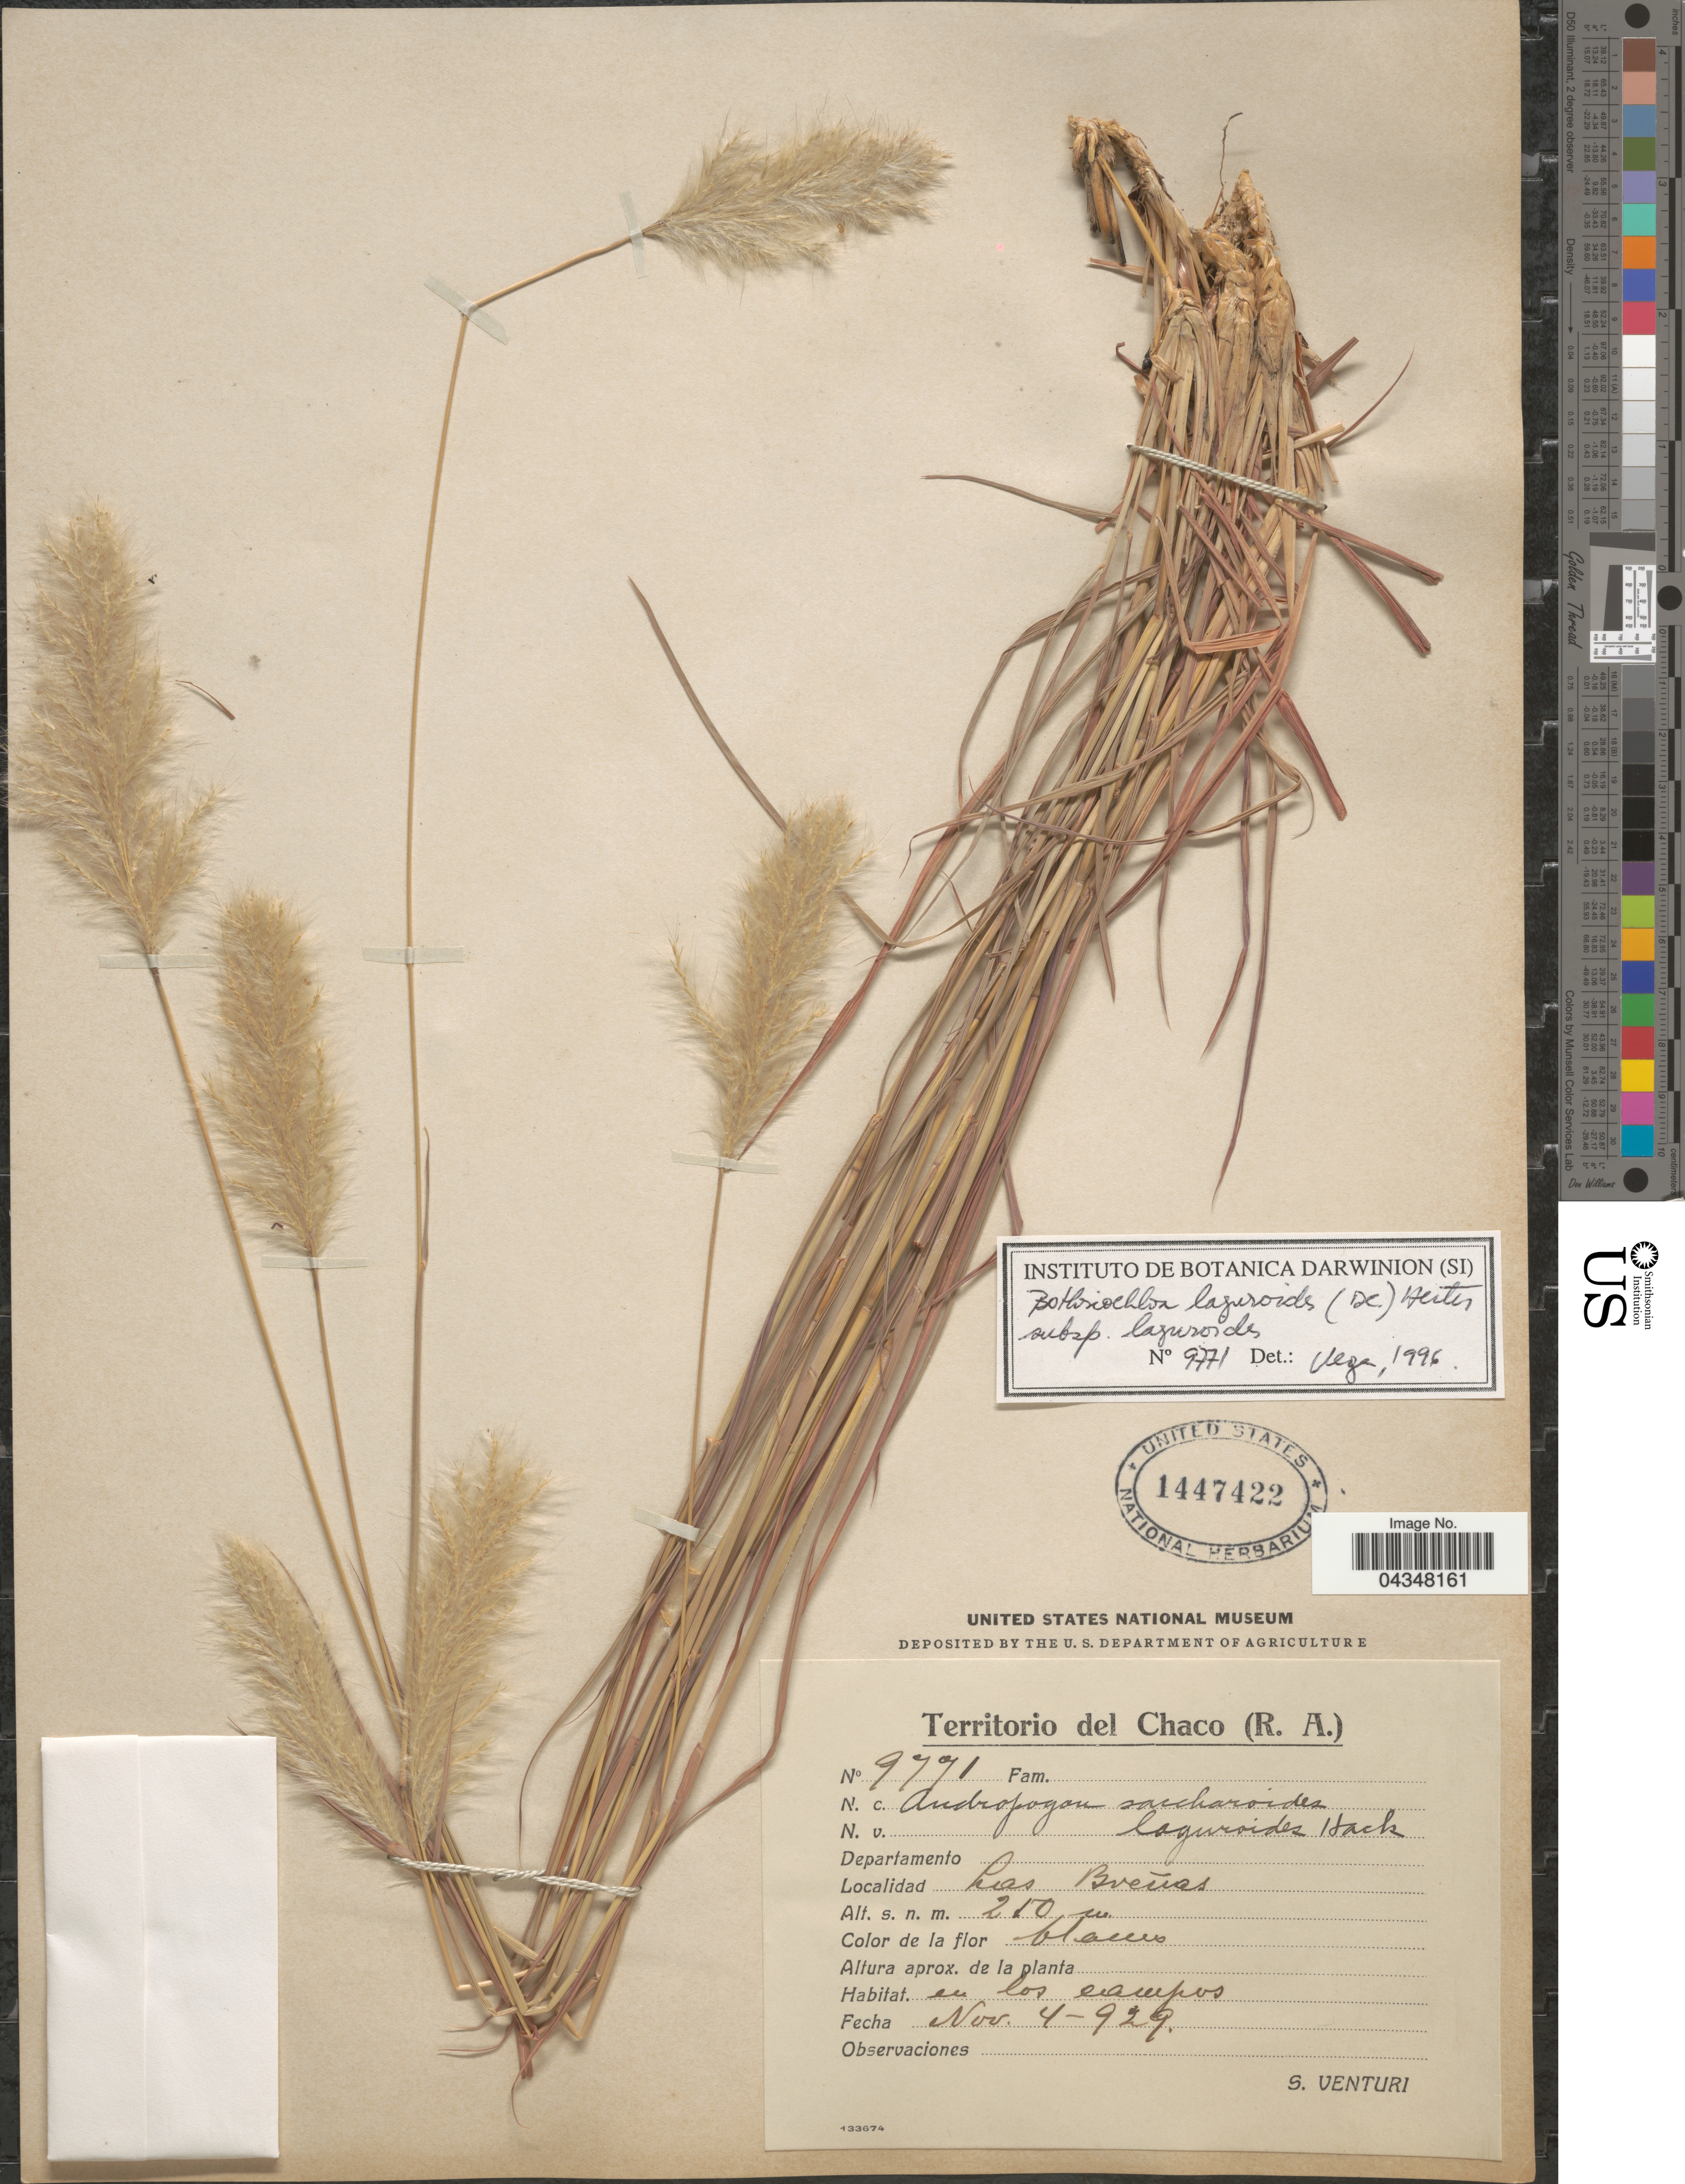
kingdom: Plantae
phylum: Tracheophyta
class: Liliopsida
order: Poales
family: Poaceae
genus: Bothriochloa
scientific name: Bothriochloa laguroides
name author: (DC.) Herter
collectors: S. Venturi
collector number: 9771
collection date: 1929-11-04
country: Argentina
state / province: Chaco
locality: Las Breñas.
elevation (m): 250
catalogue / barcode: US 1447422